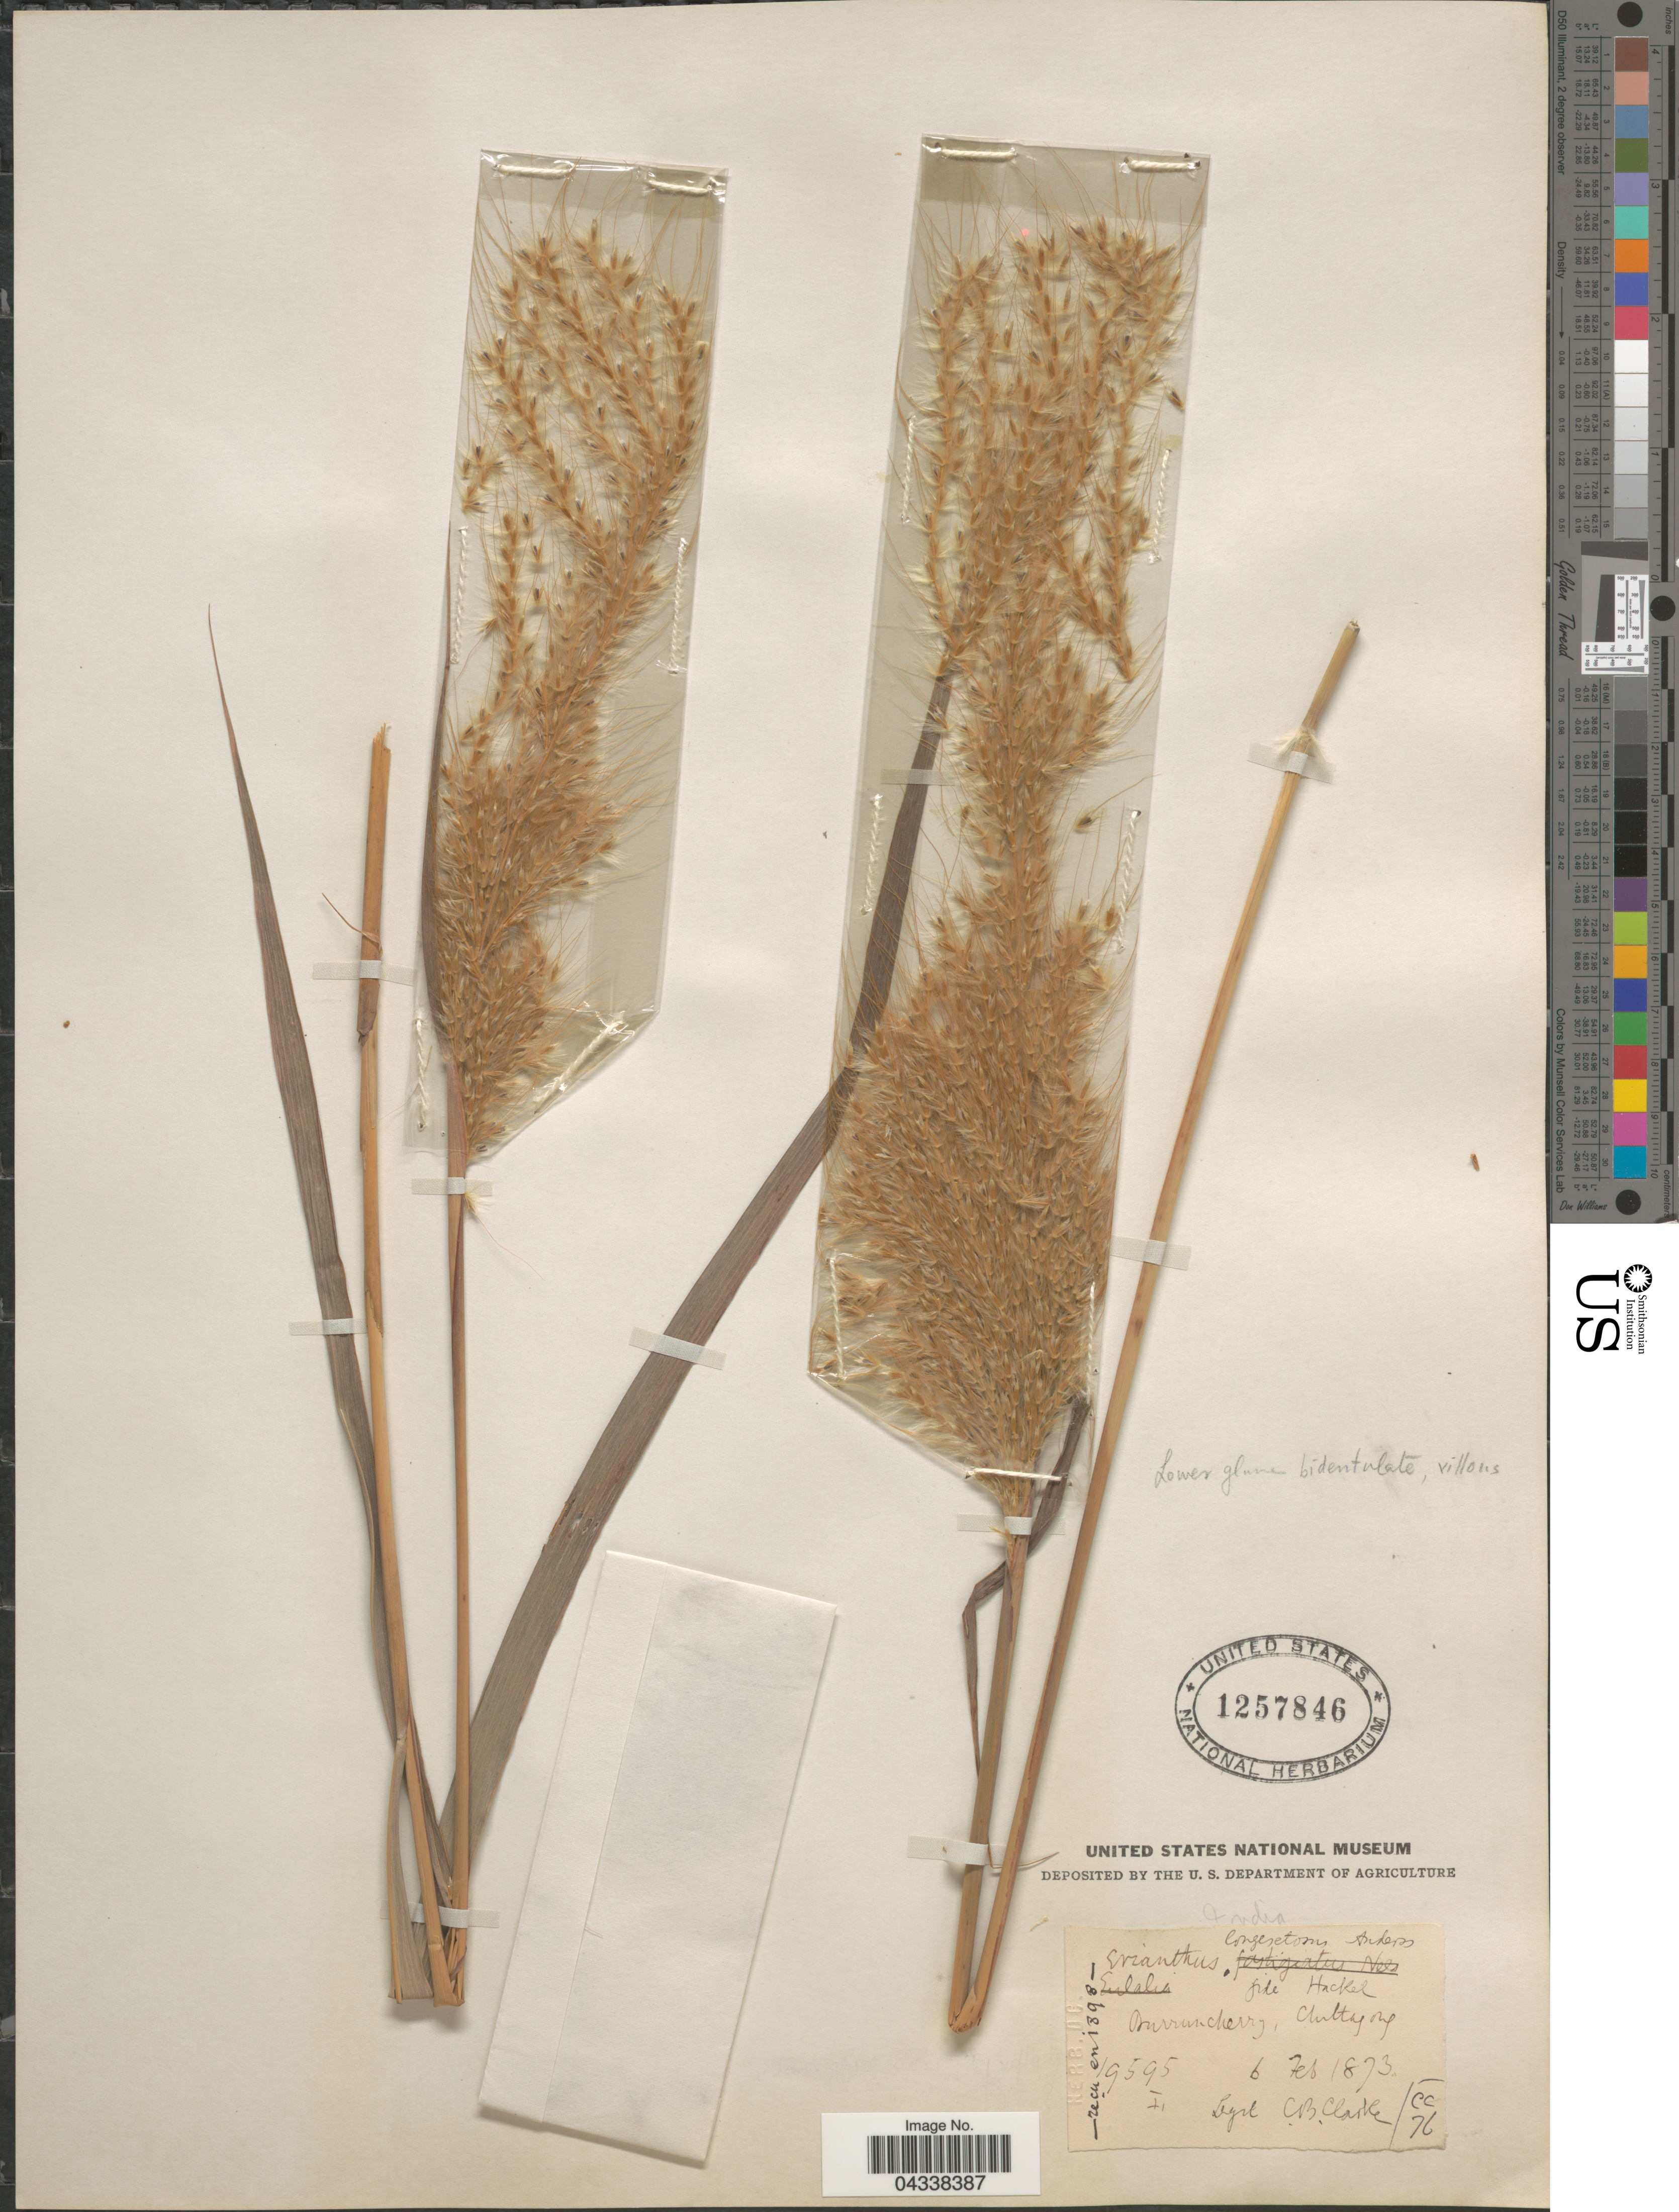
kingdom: Plantae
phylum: Tracheophyta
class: Liliopsida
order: Poales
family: Poaceae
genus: Saccharum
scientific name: Saccharum longisetosum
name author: V. Naray. ex Bor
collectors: C. B. Clarke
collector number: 19595II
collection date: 1873-02-06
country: India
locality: Burruncherry, Chittagong.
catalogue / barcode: US 1257846